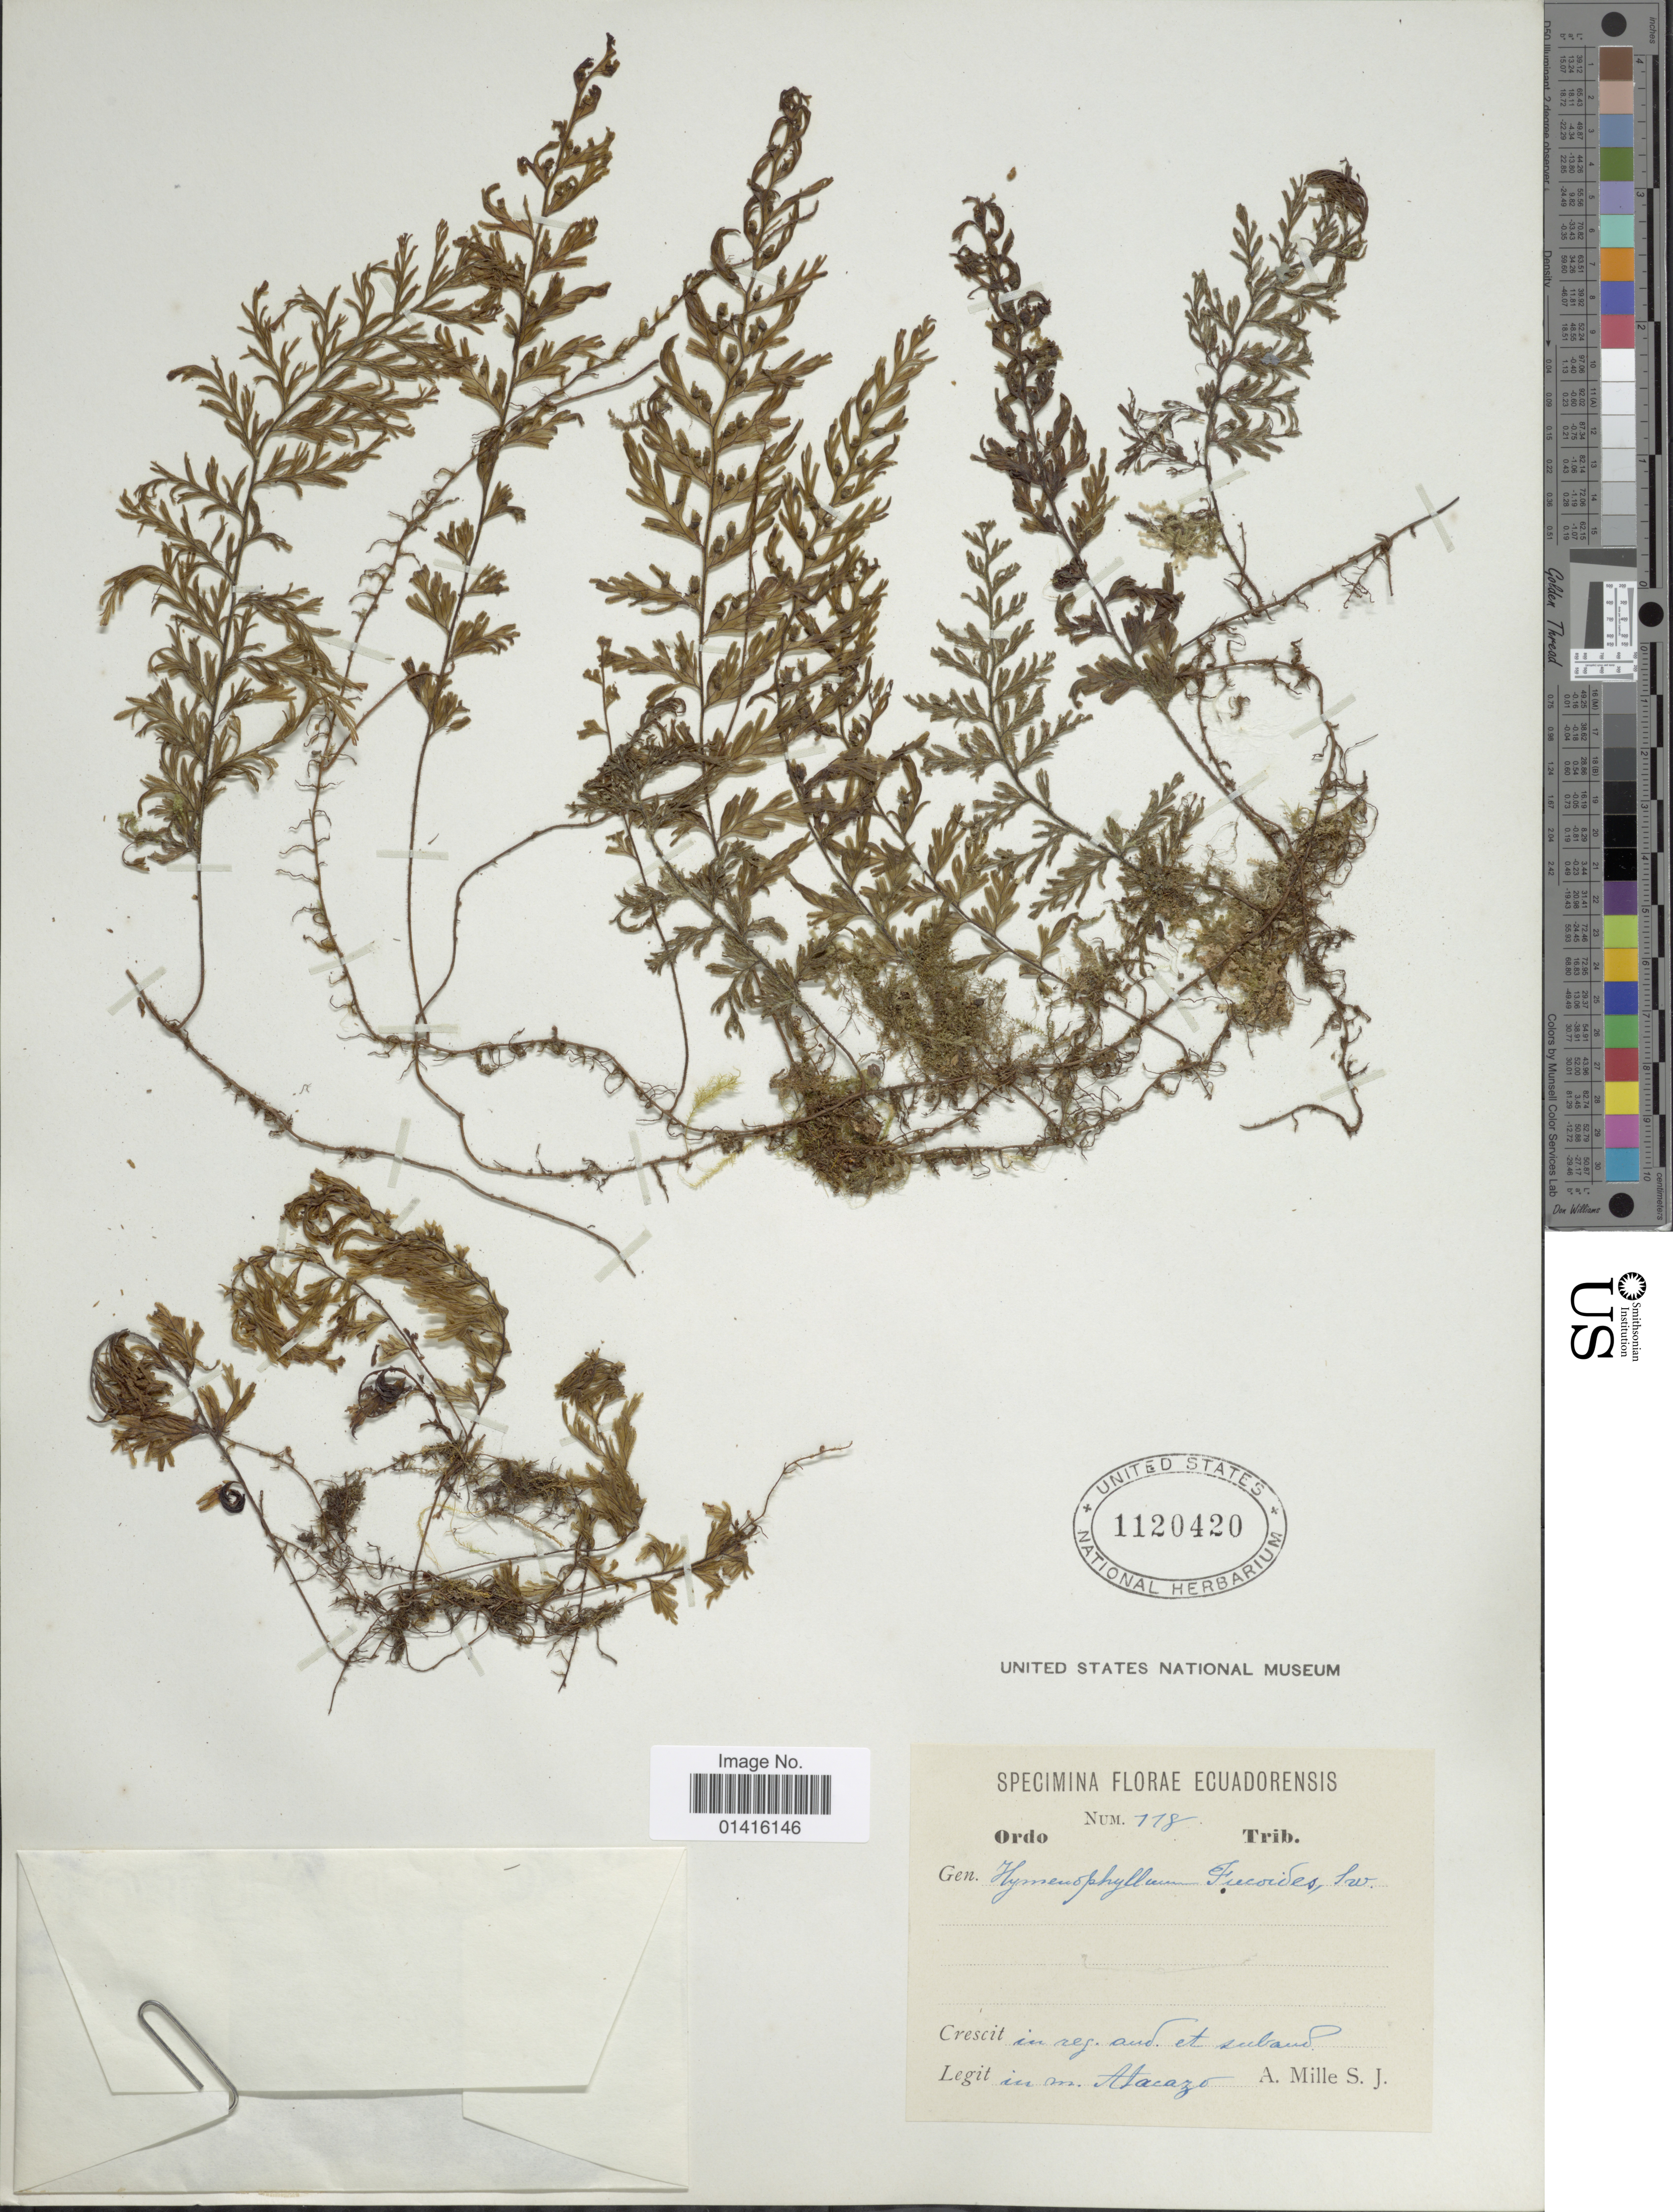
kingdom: Plantae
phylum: Tracheophyta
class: Polypodiopsida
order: Hymenophyllales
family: Hymenophyllaceae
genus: Hymenophyllum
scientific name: Hymenophyllum fucoides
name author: (Sw.) Sw.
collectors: A. Mille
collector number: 778*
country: Ecuador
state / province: Pichincha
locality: Mt. Atacazo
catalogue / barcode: US 1120420